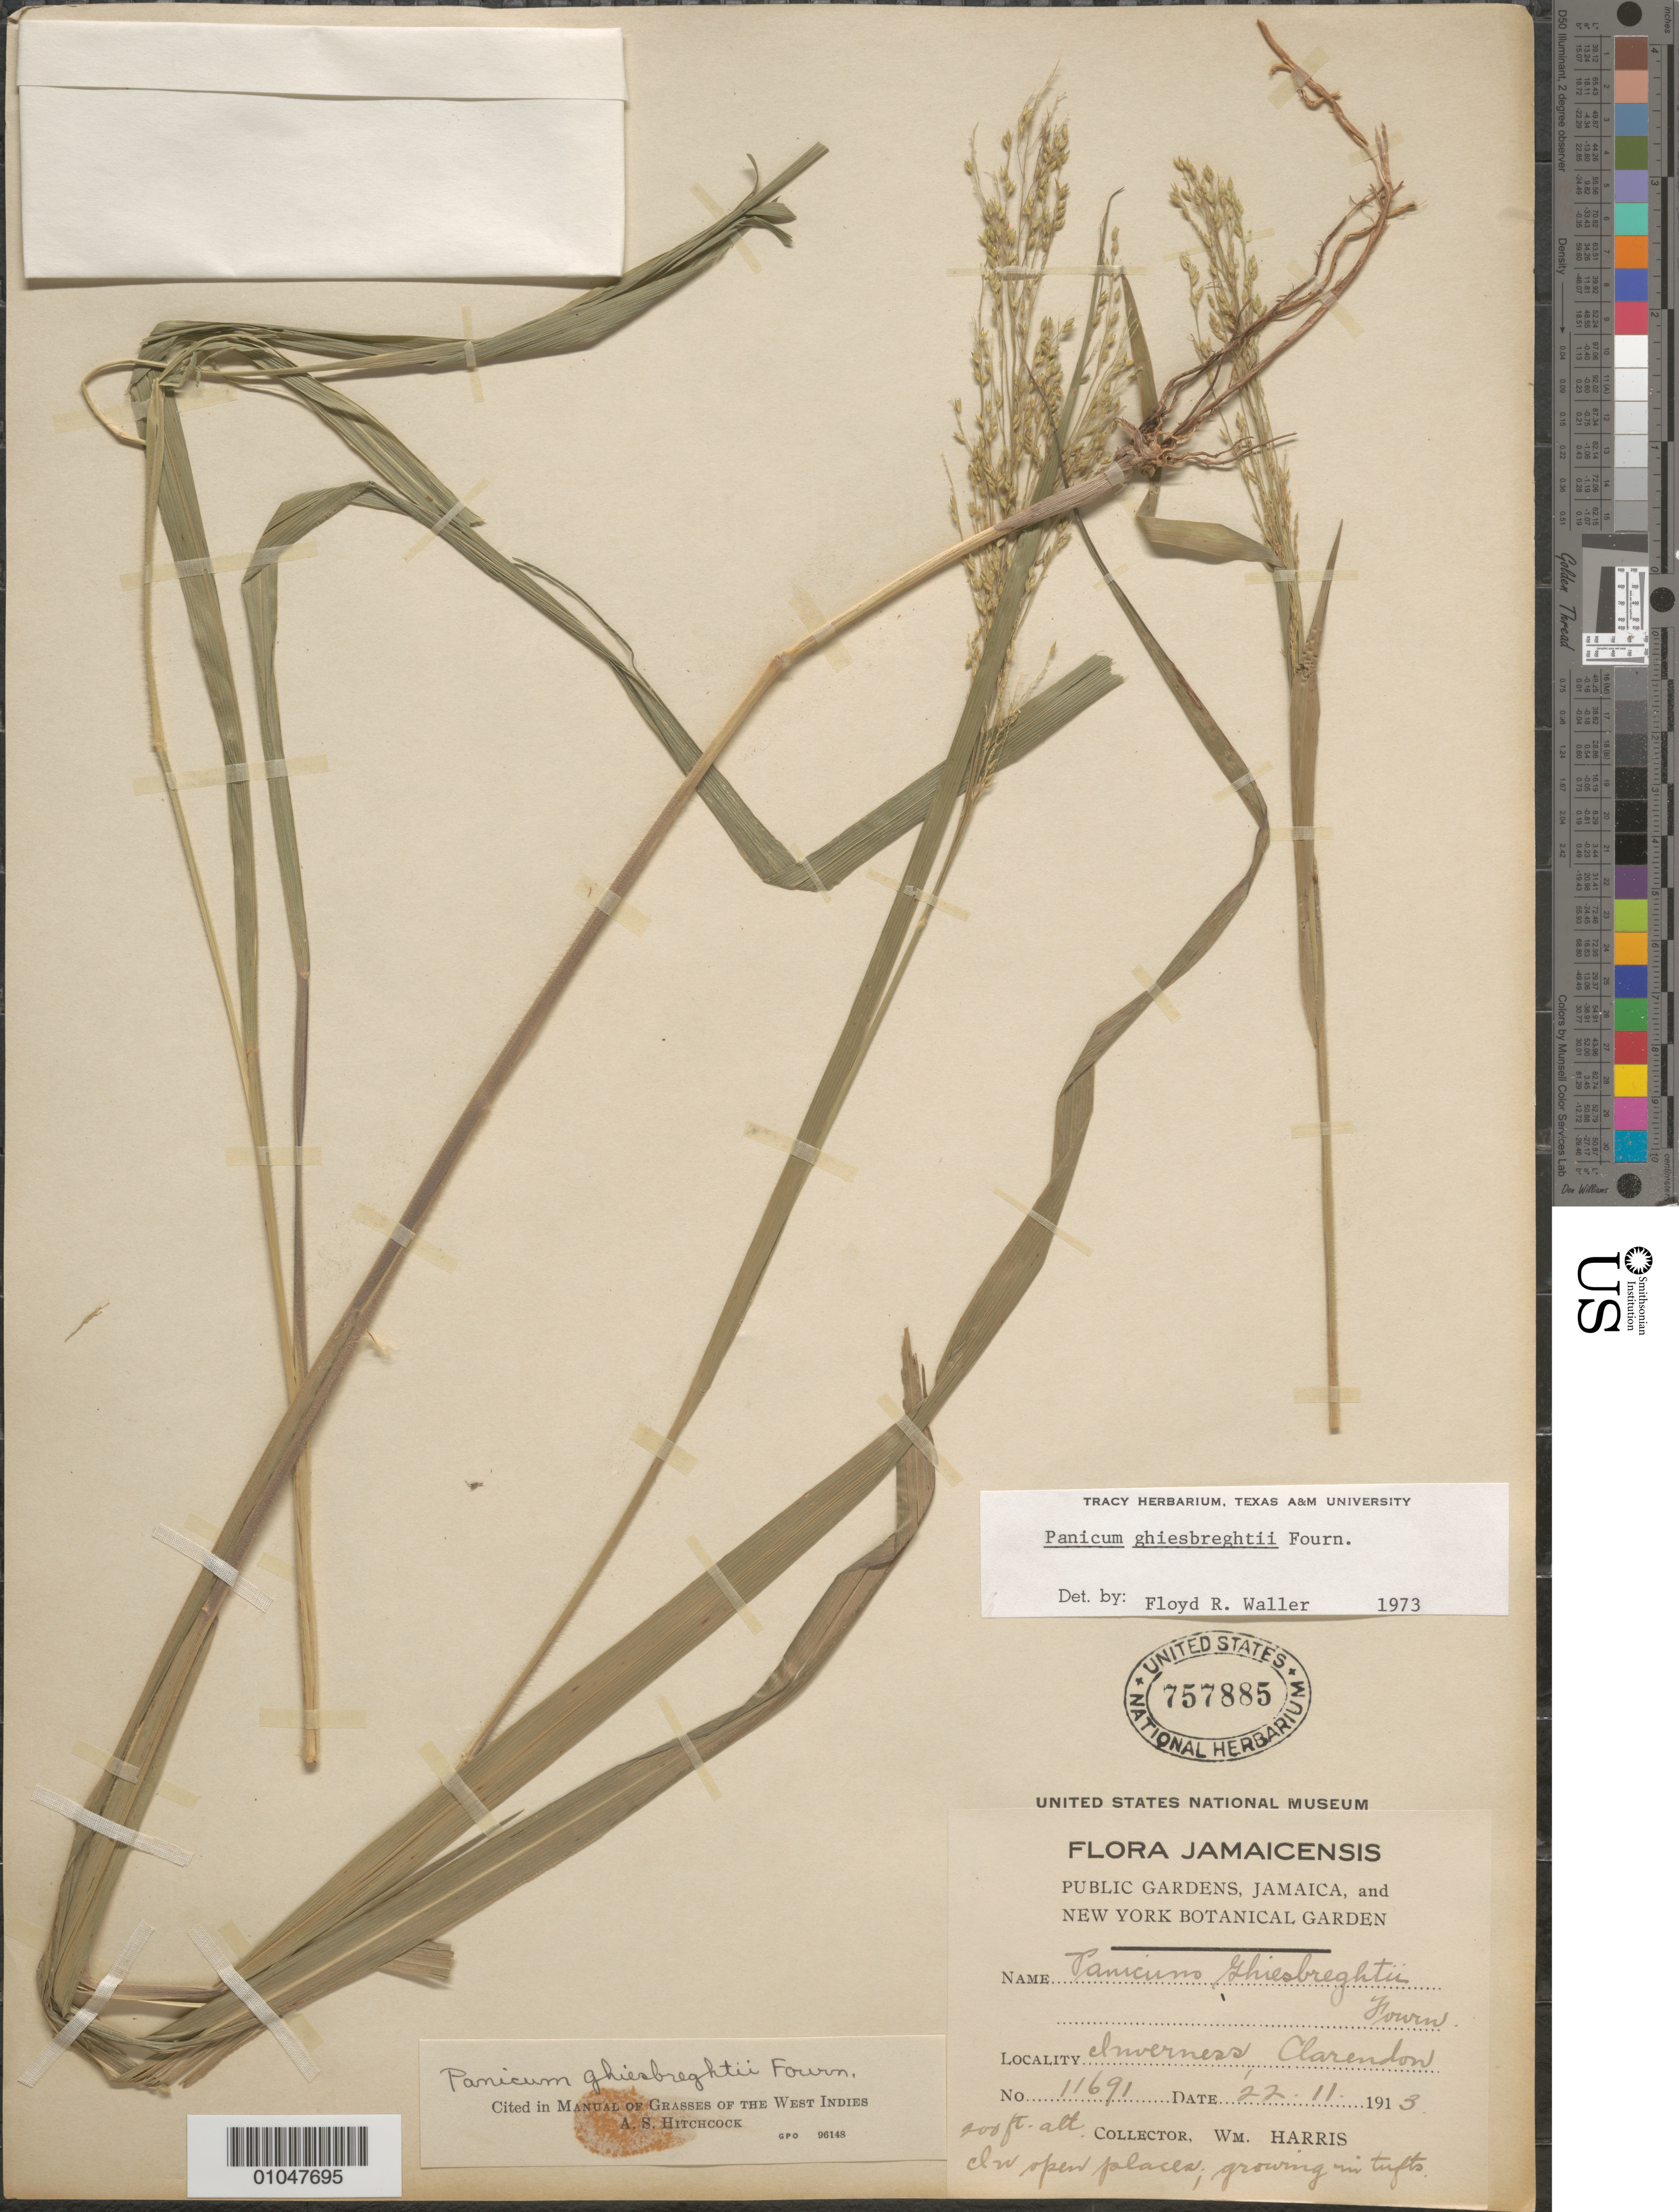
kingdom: Plantae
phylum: Tracheophyta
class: Liliopsida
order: Poales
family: Poaceae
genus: Panicum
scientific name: Panicum ghiesbreghtii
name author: E. Fourn.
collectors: W. Harris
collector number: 11691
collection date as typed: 22 Nov 1913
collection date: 1913-11-22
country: Jamaica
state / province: Clarendon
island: Jamaica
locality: Inverness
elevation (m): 61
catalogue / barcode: US 757885